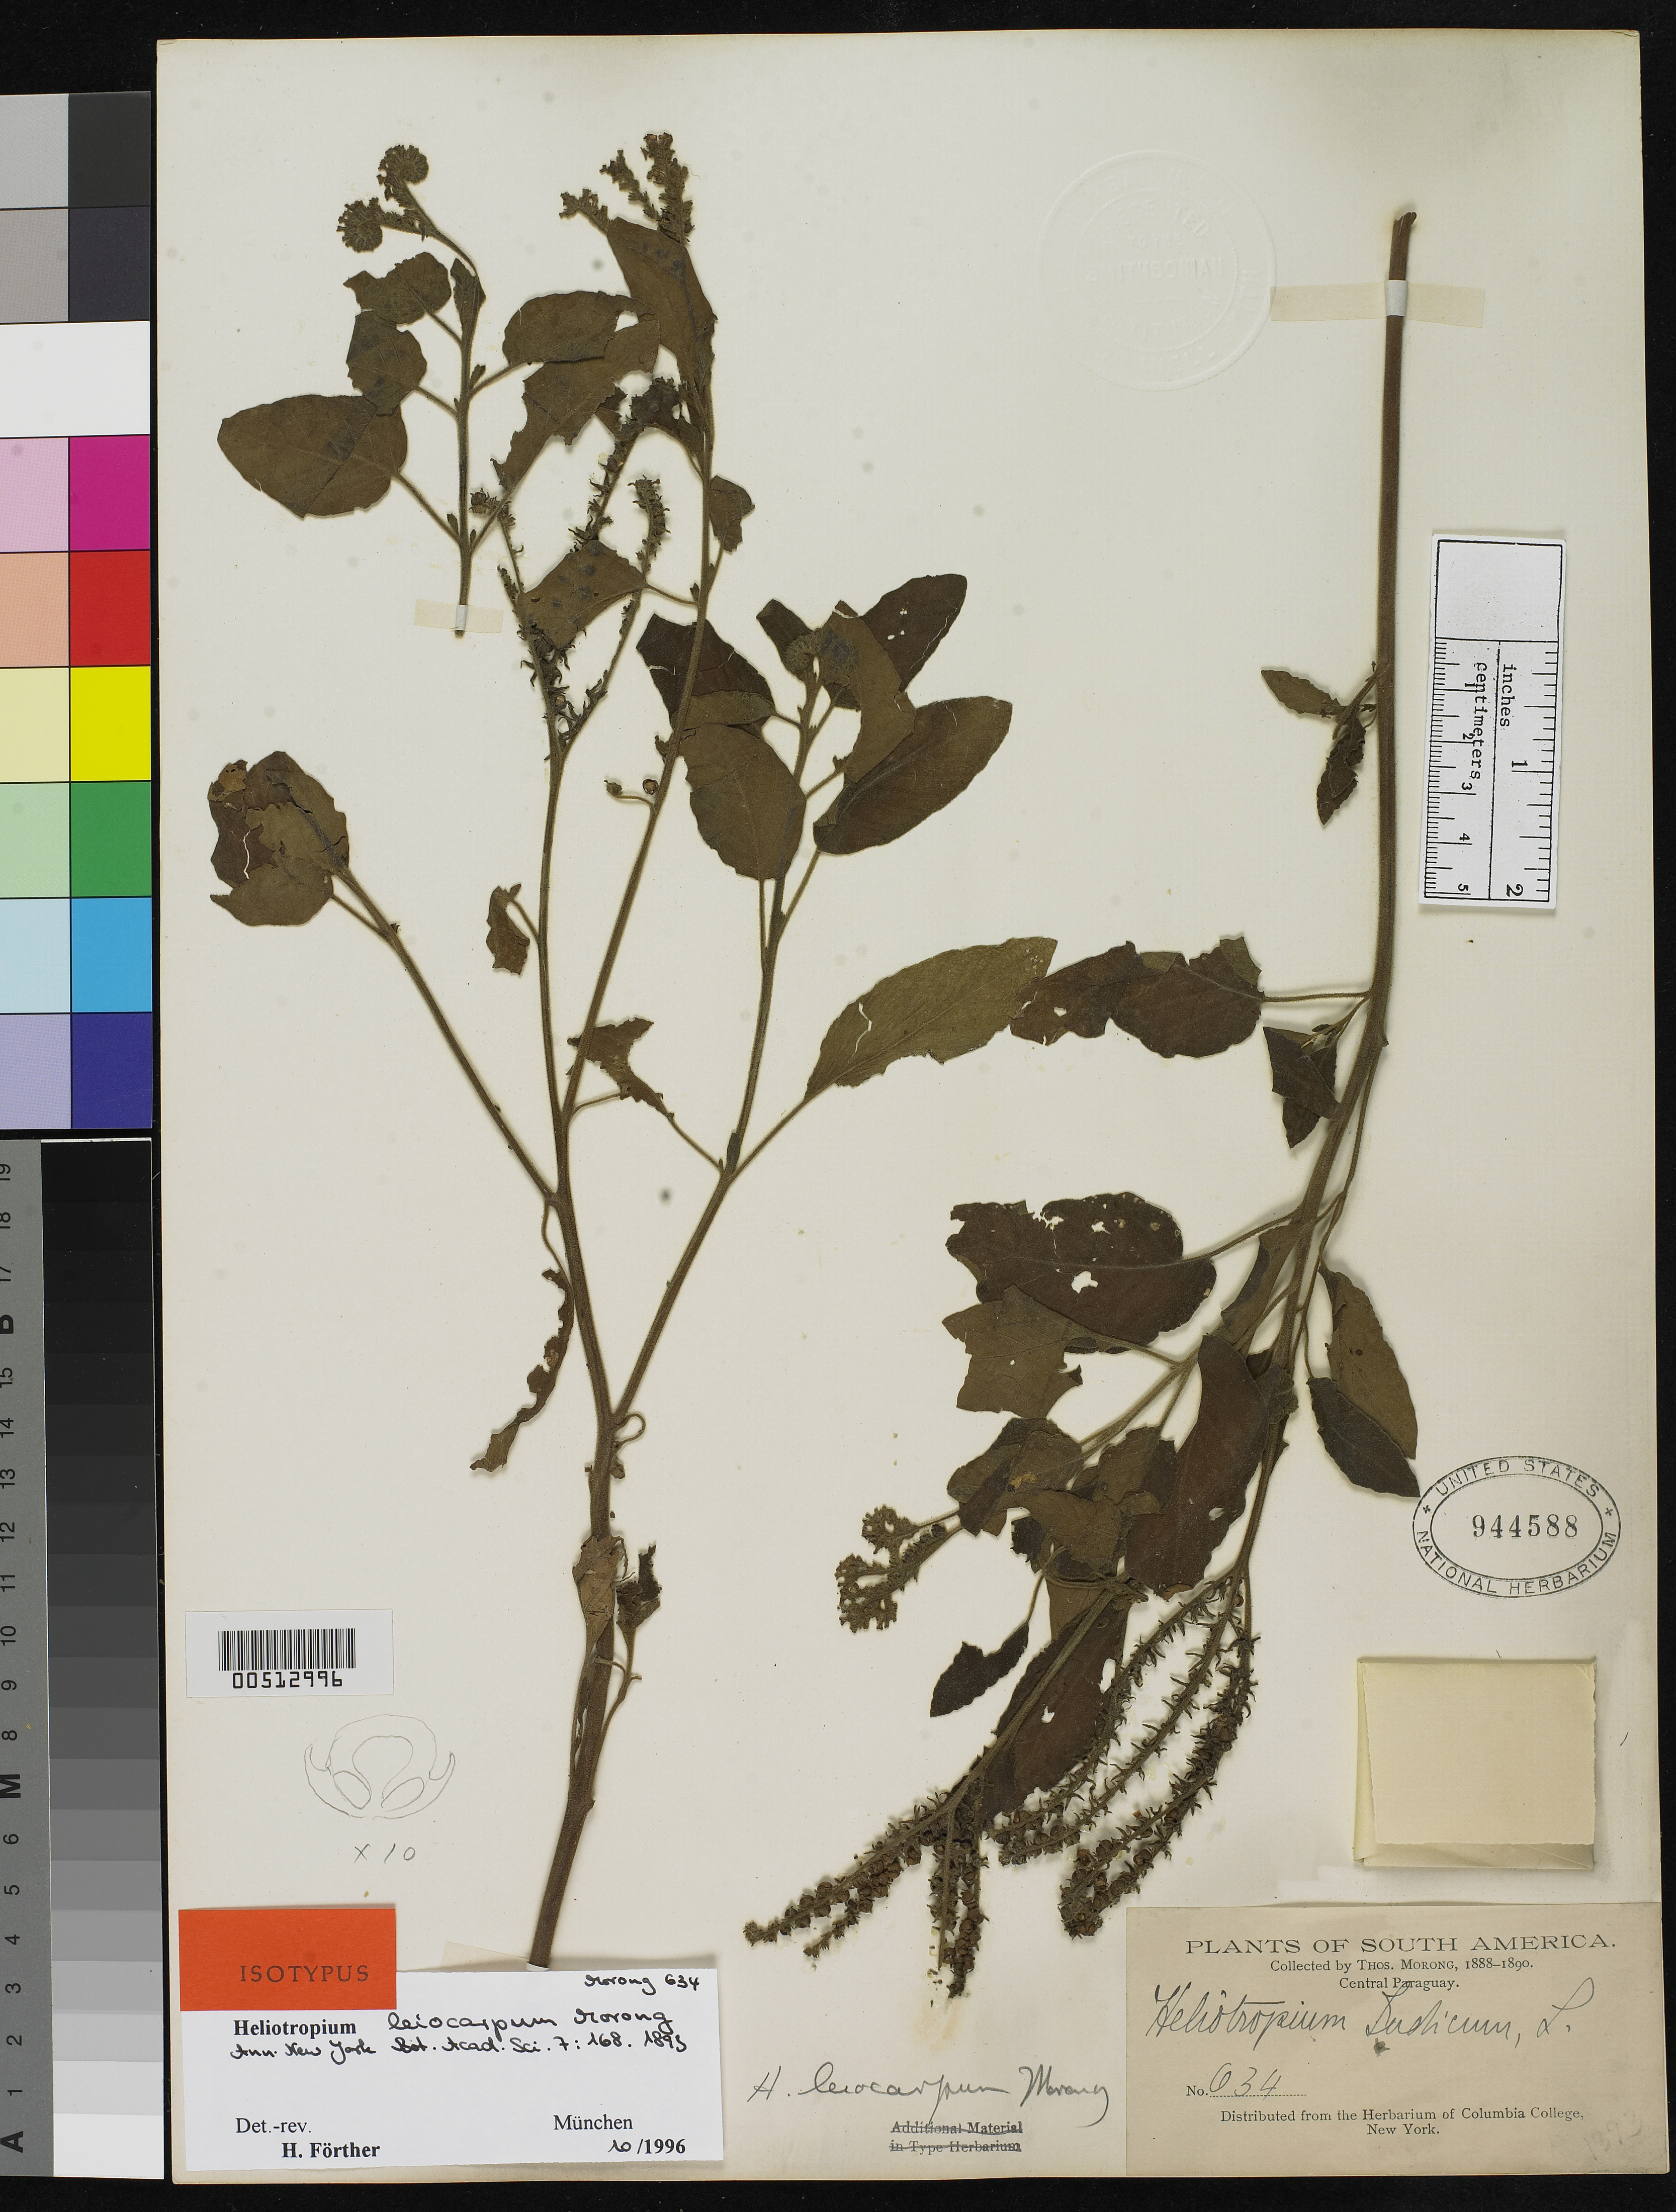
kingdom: Plantae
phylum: Tracheophyta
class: Magnoliopsida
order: Boraginales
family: Heliotropiaceae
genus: Heliotropium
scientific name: Heliotropium leiocarpum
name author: Morong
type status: Type Collection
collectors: T. Morong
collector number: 634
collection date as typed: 1888 to -- --- 1890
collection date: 1888/1890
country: Paraguay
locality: Central Paraguay.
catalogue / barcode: US 944588